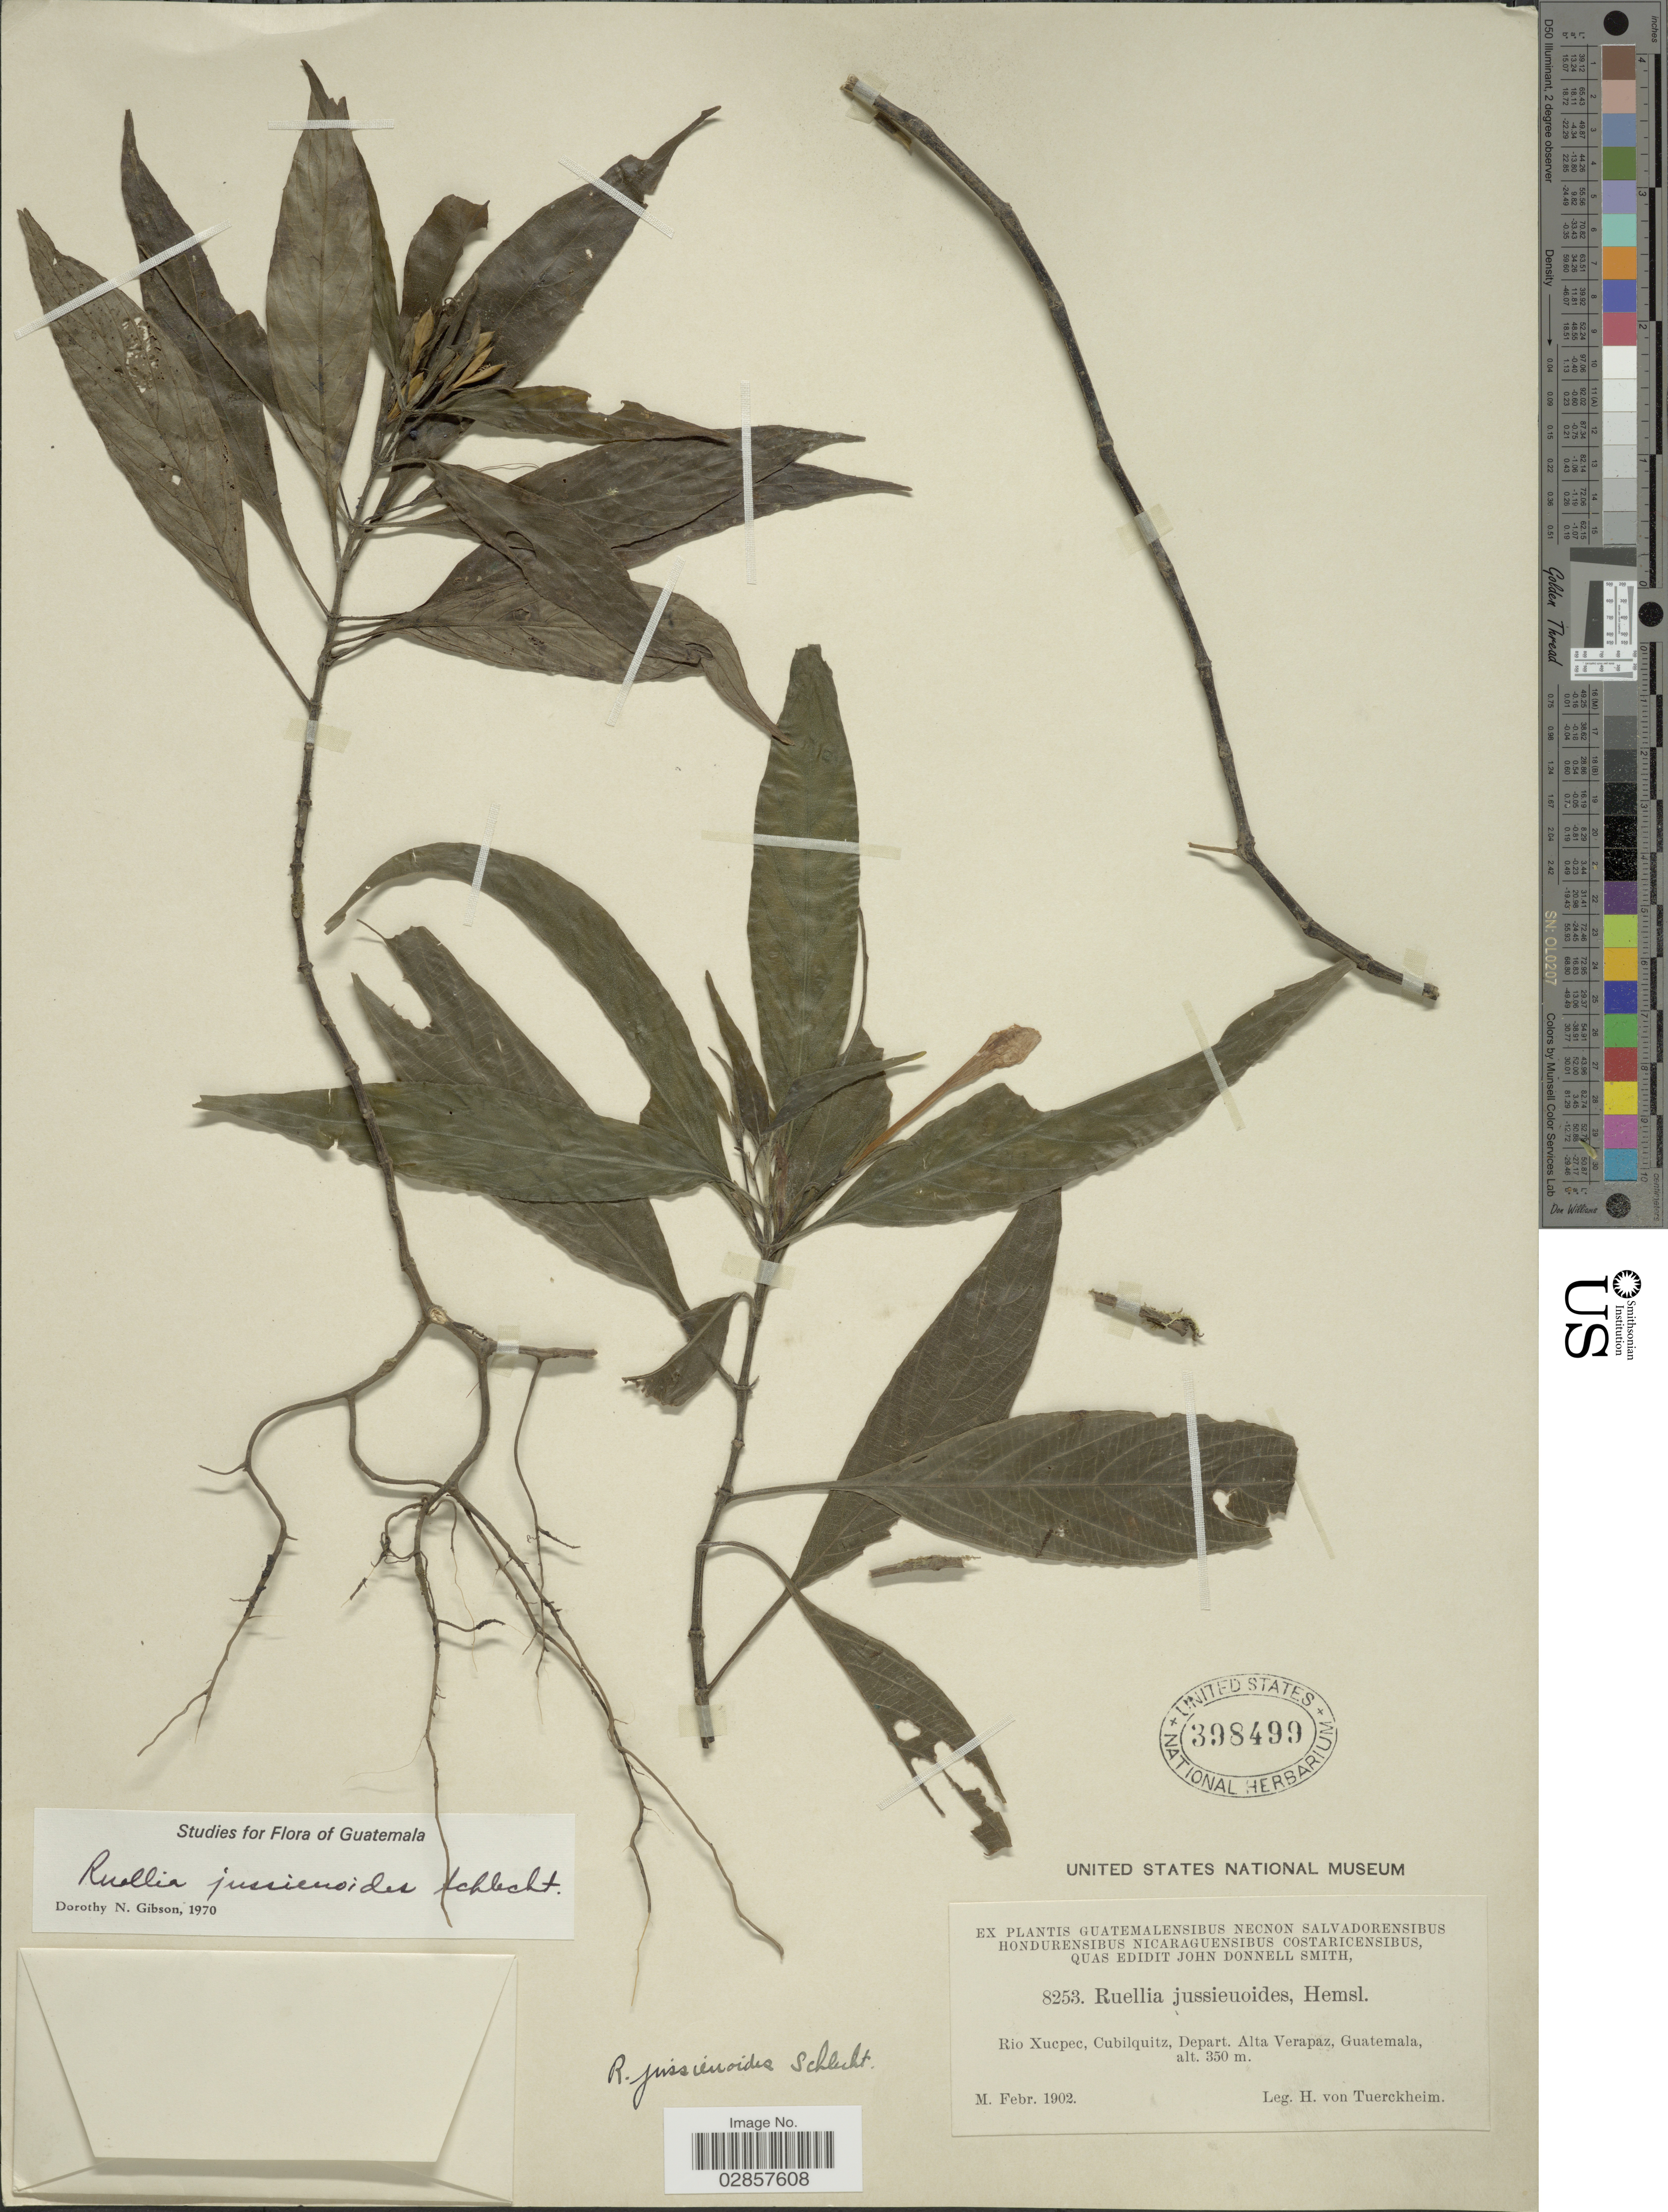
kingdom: Plantae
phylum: Tracheophyta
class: Magnoliopsida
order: Lamiales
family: Acanthaceae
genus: Ruellia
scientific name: Ruellia jussieuoides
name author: Schltdl. & Cham.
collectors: H. von Türckheim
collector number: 8253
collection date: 1902-02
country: Guatemala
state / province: Alta Verapaz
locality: Rio Xucpec, Cubilquitz, Depart. Alta Verapaz.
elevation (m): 350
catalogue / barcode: US 398499